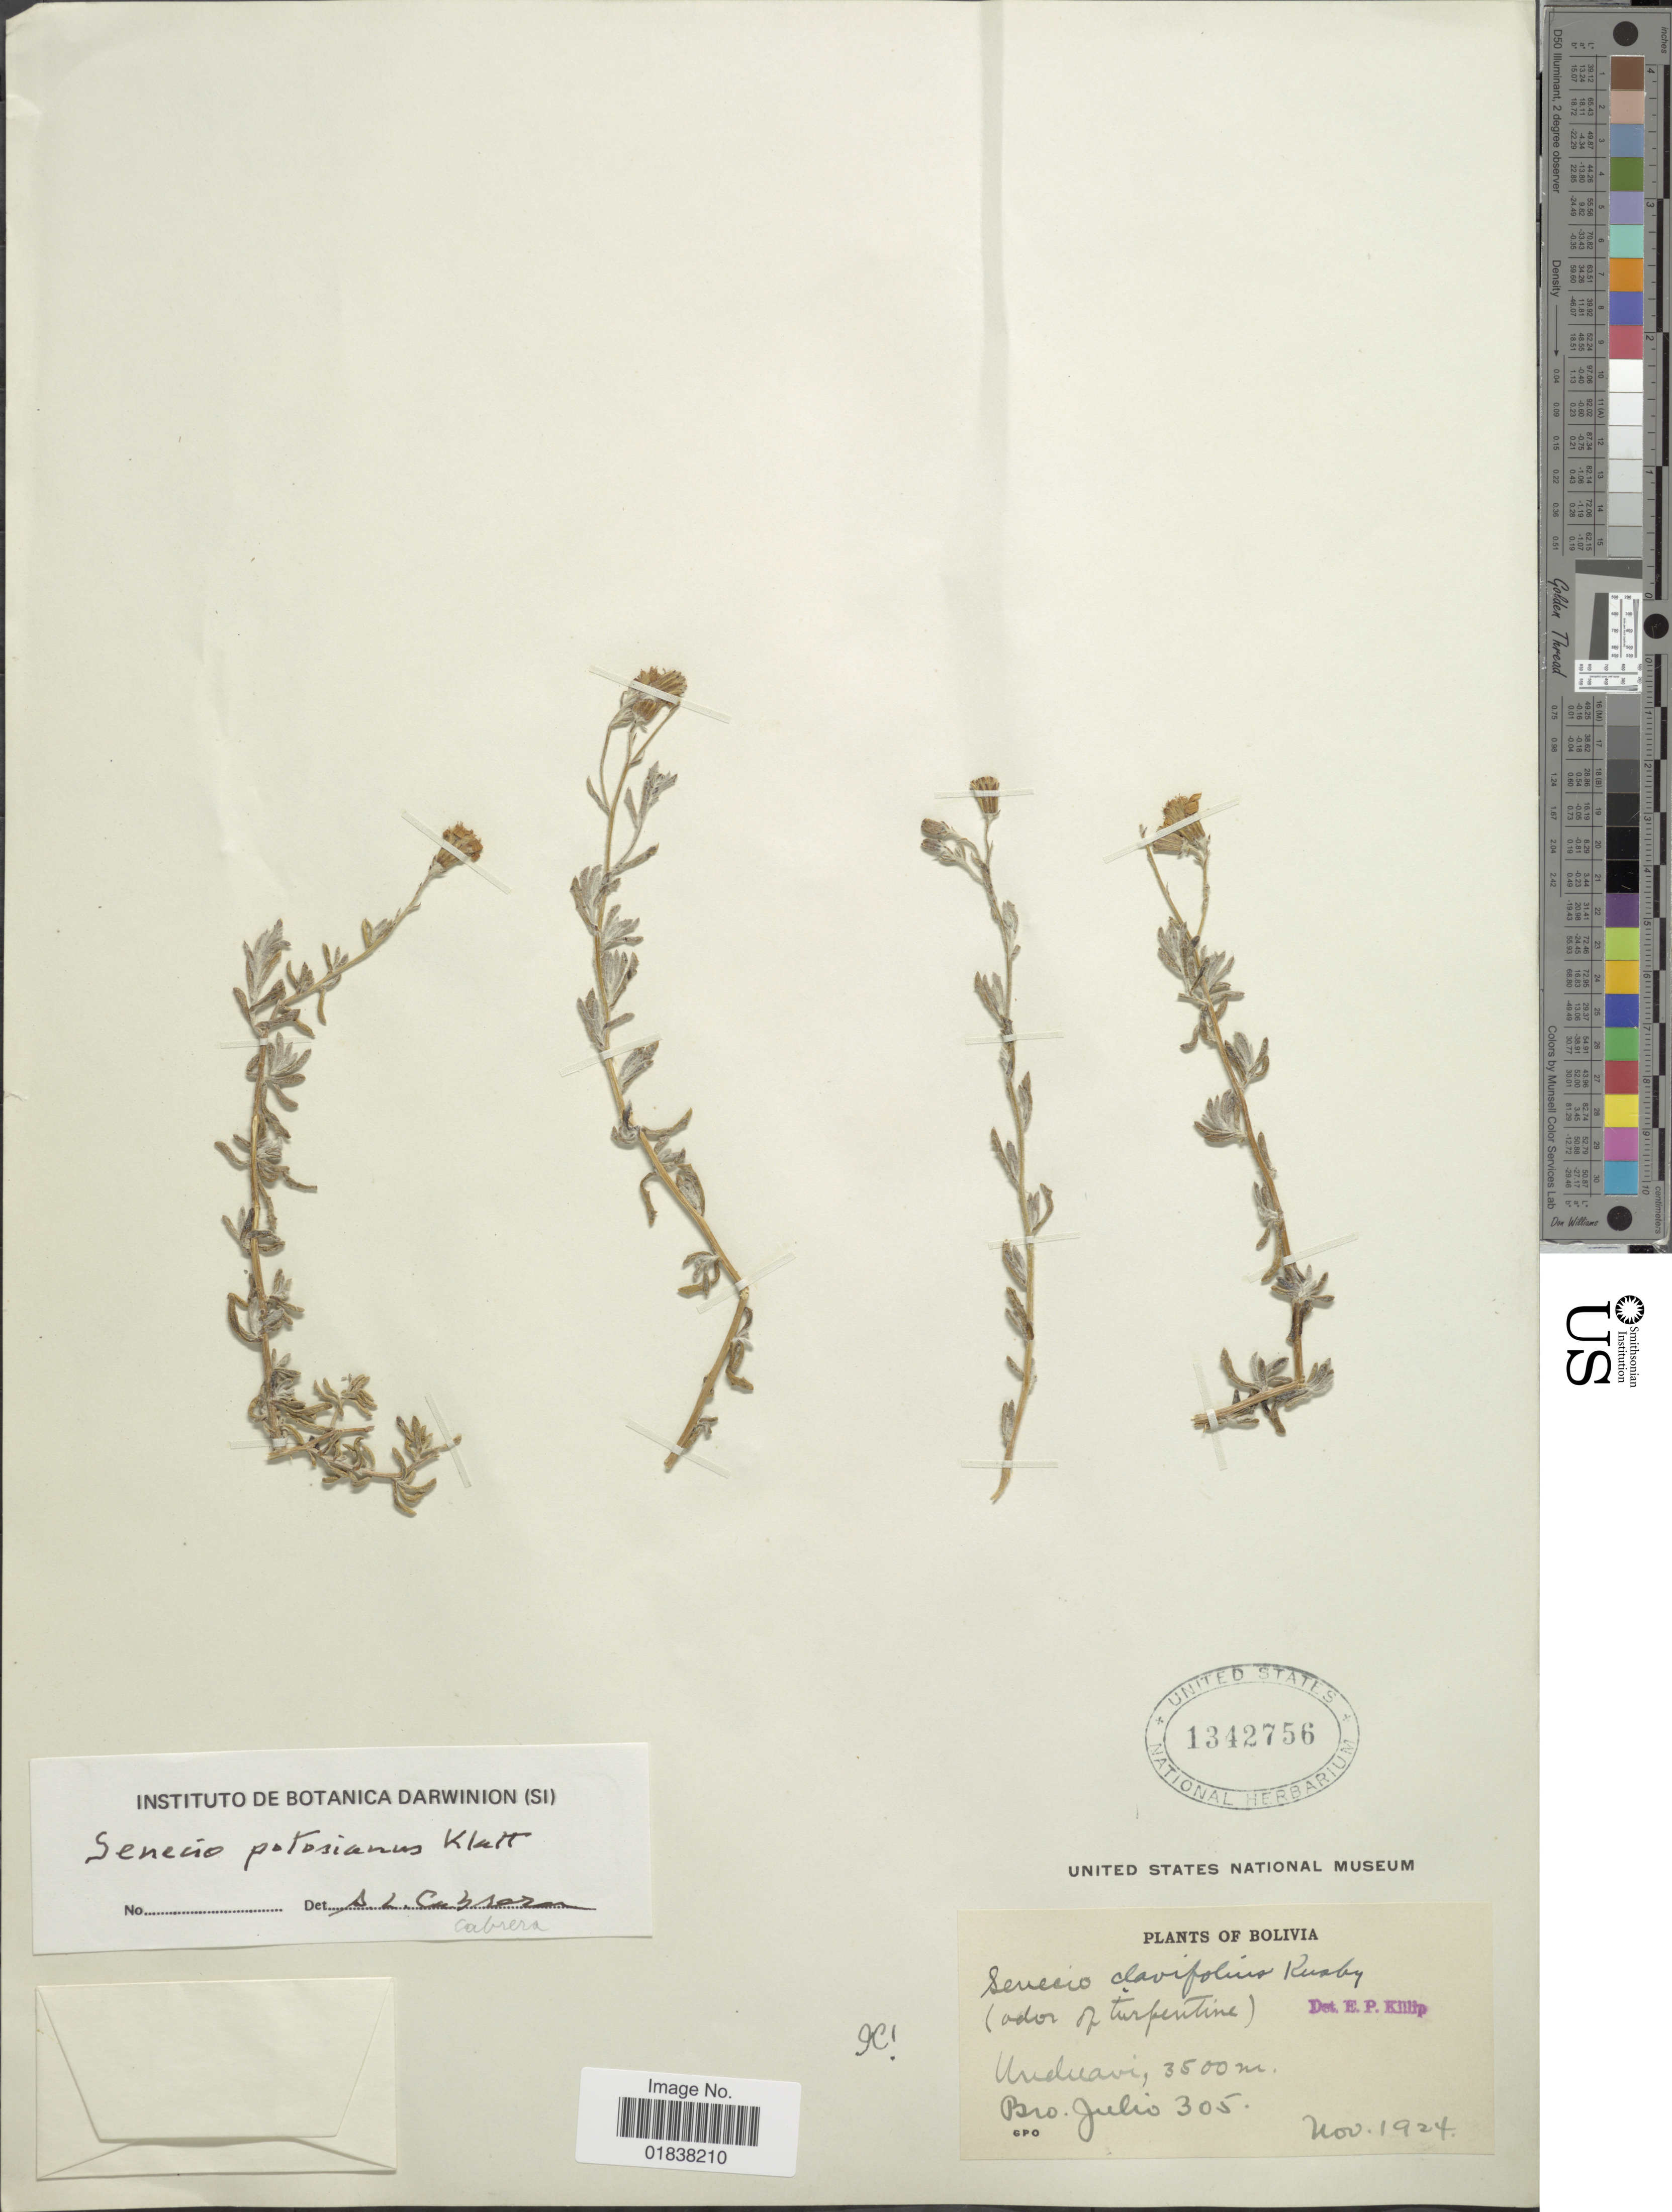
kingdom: Plantae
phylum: Tracheophyta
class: Magnoliopsida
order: Asterales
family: Asteraceae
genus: Senecio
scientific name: Senecio potosianus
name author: Klatt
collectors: Bro. Julio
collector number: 305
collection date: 1924-11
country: Bolivia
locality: Unduavi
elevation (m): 3500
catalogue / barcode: US 1342756